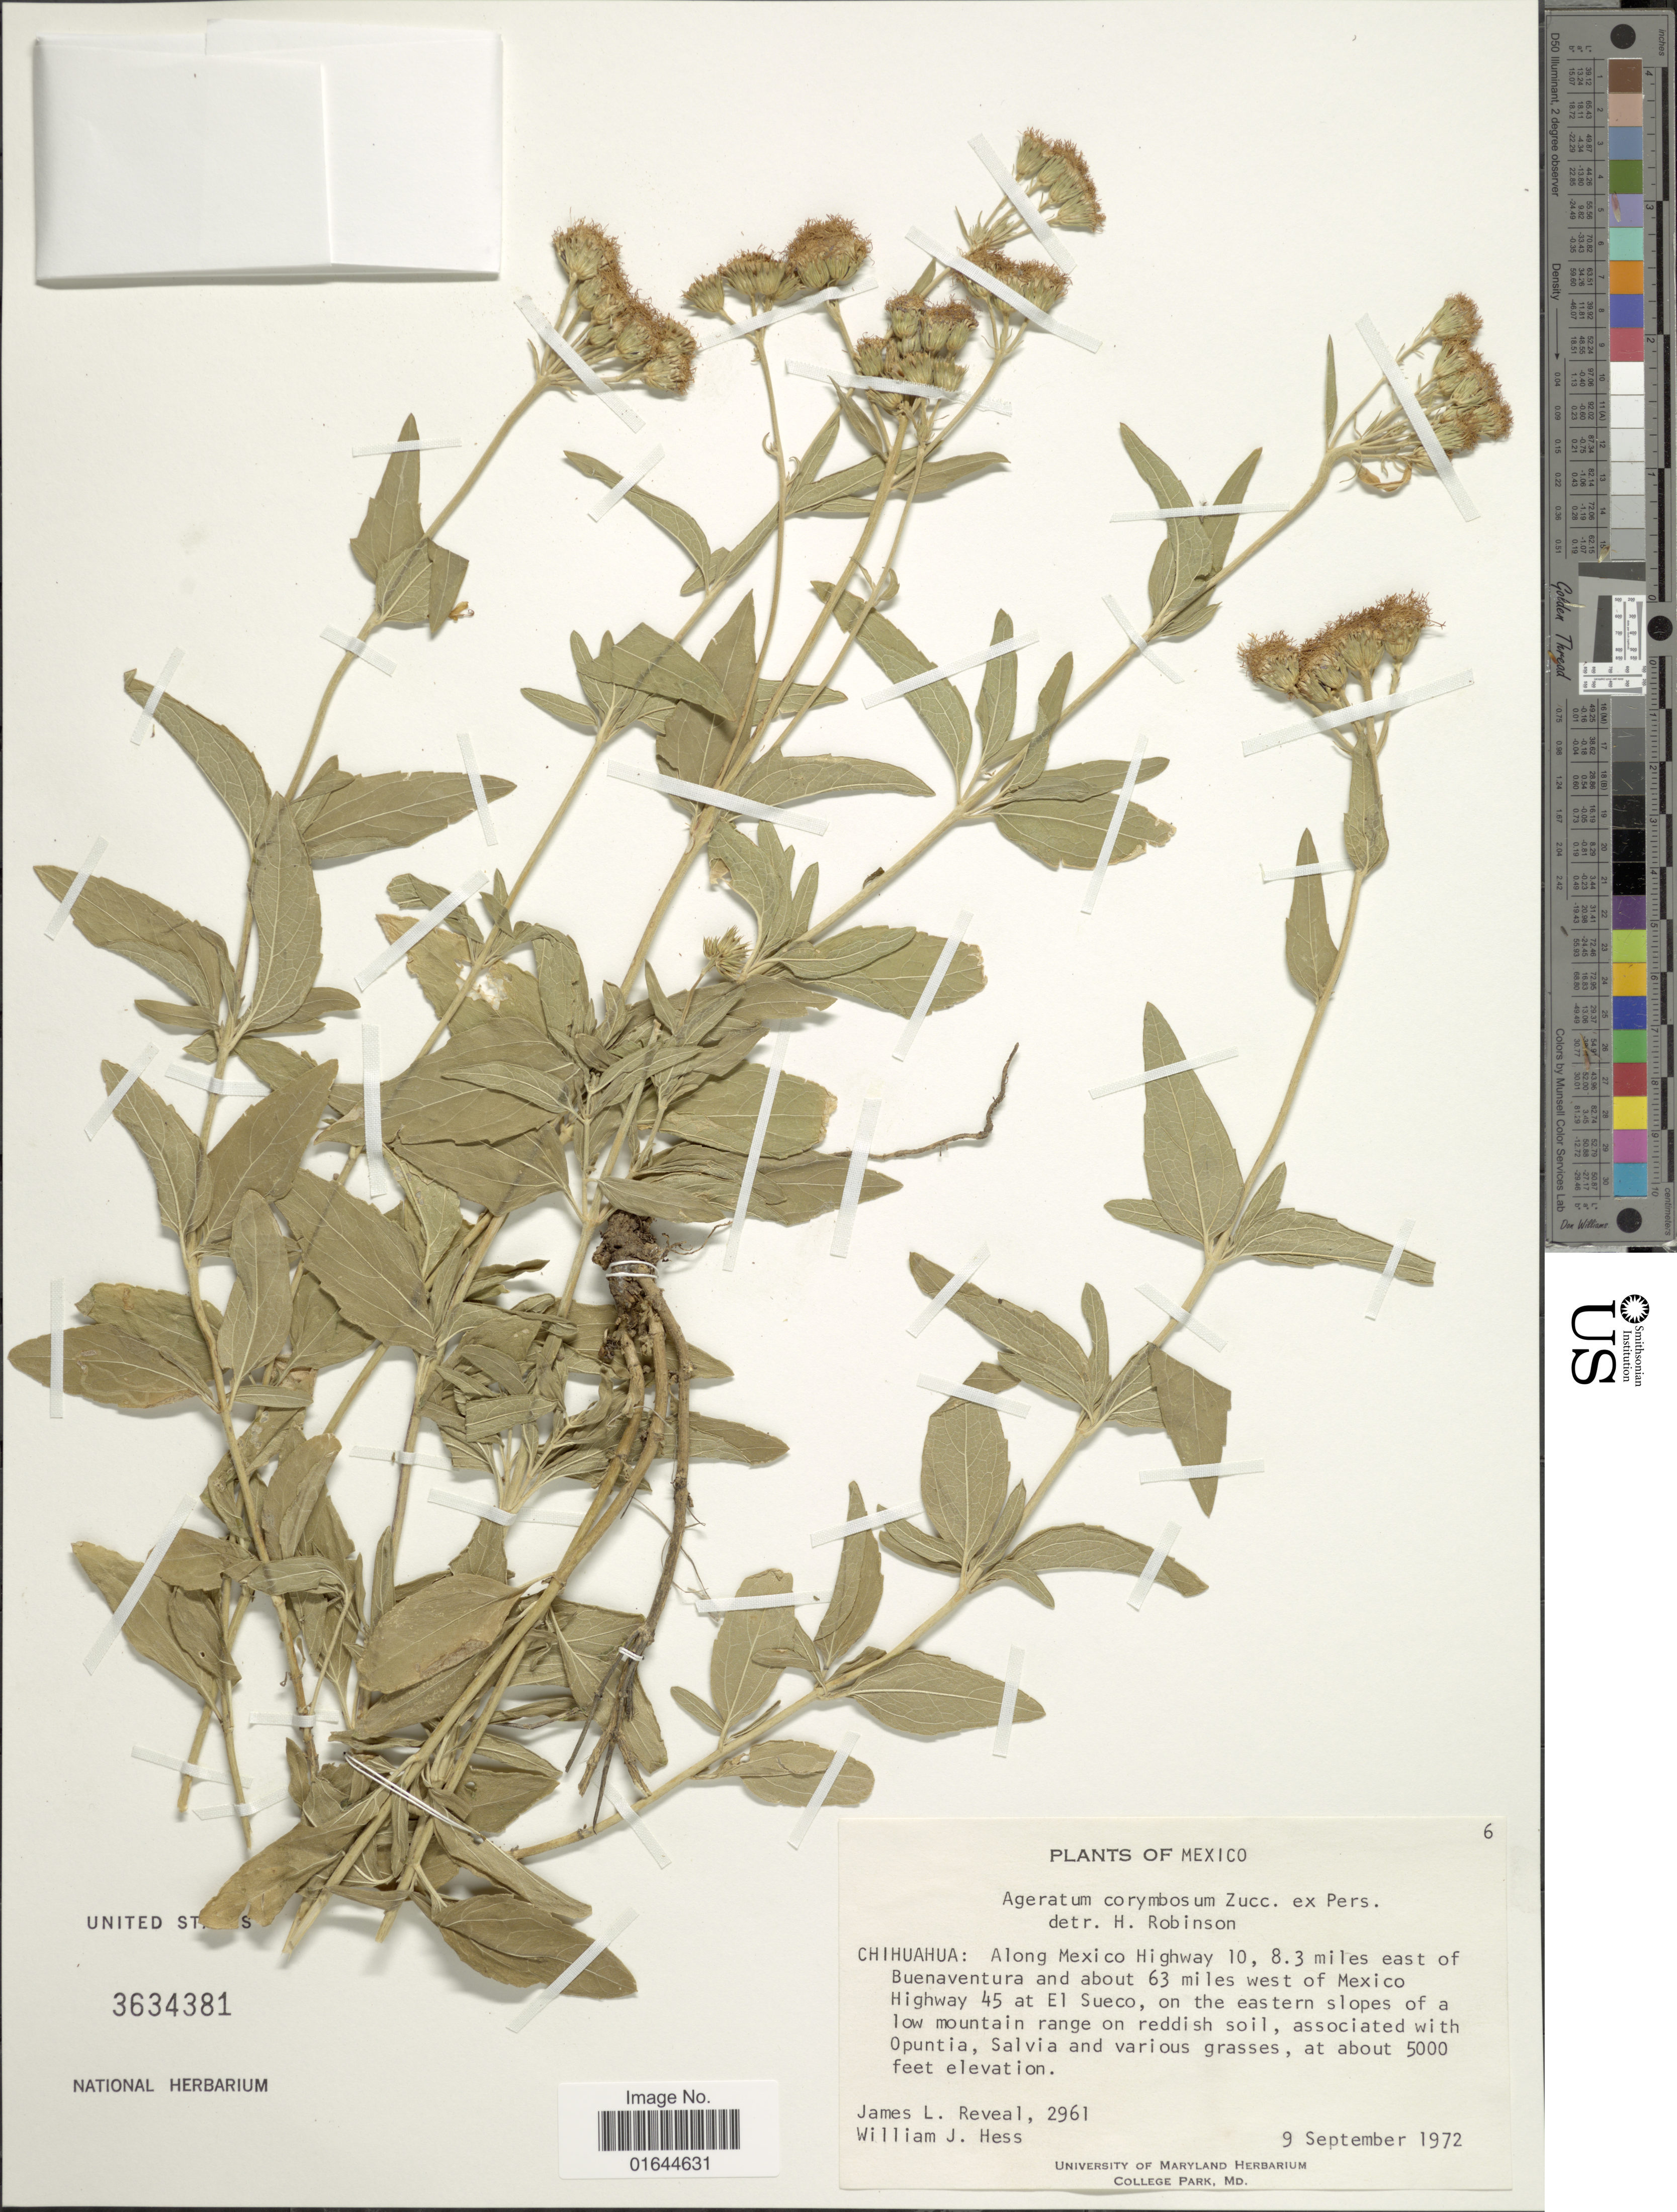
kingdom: Plantae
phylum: Tracheophyta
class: Magnoliopsida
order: Asterales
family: Asteraceae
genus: Ageratum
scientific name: Ageratum corymbosum f. corymbosum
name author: Zuccagni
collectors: J. L. Reveal & W. Hess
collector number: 2961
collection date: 1972-09-09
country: Mexico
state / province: Chihuahua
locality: Mexico. Chihuahua: Along Mexico Highway 10, 8.3 miles east of Buenaventura and about 63 miles west of Mexico Highway 45 at El Sueco, on the eastern slopes of a low mountain.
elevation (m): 1524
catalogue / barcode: US 3634381